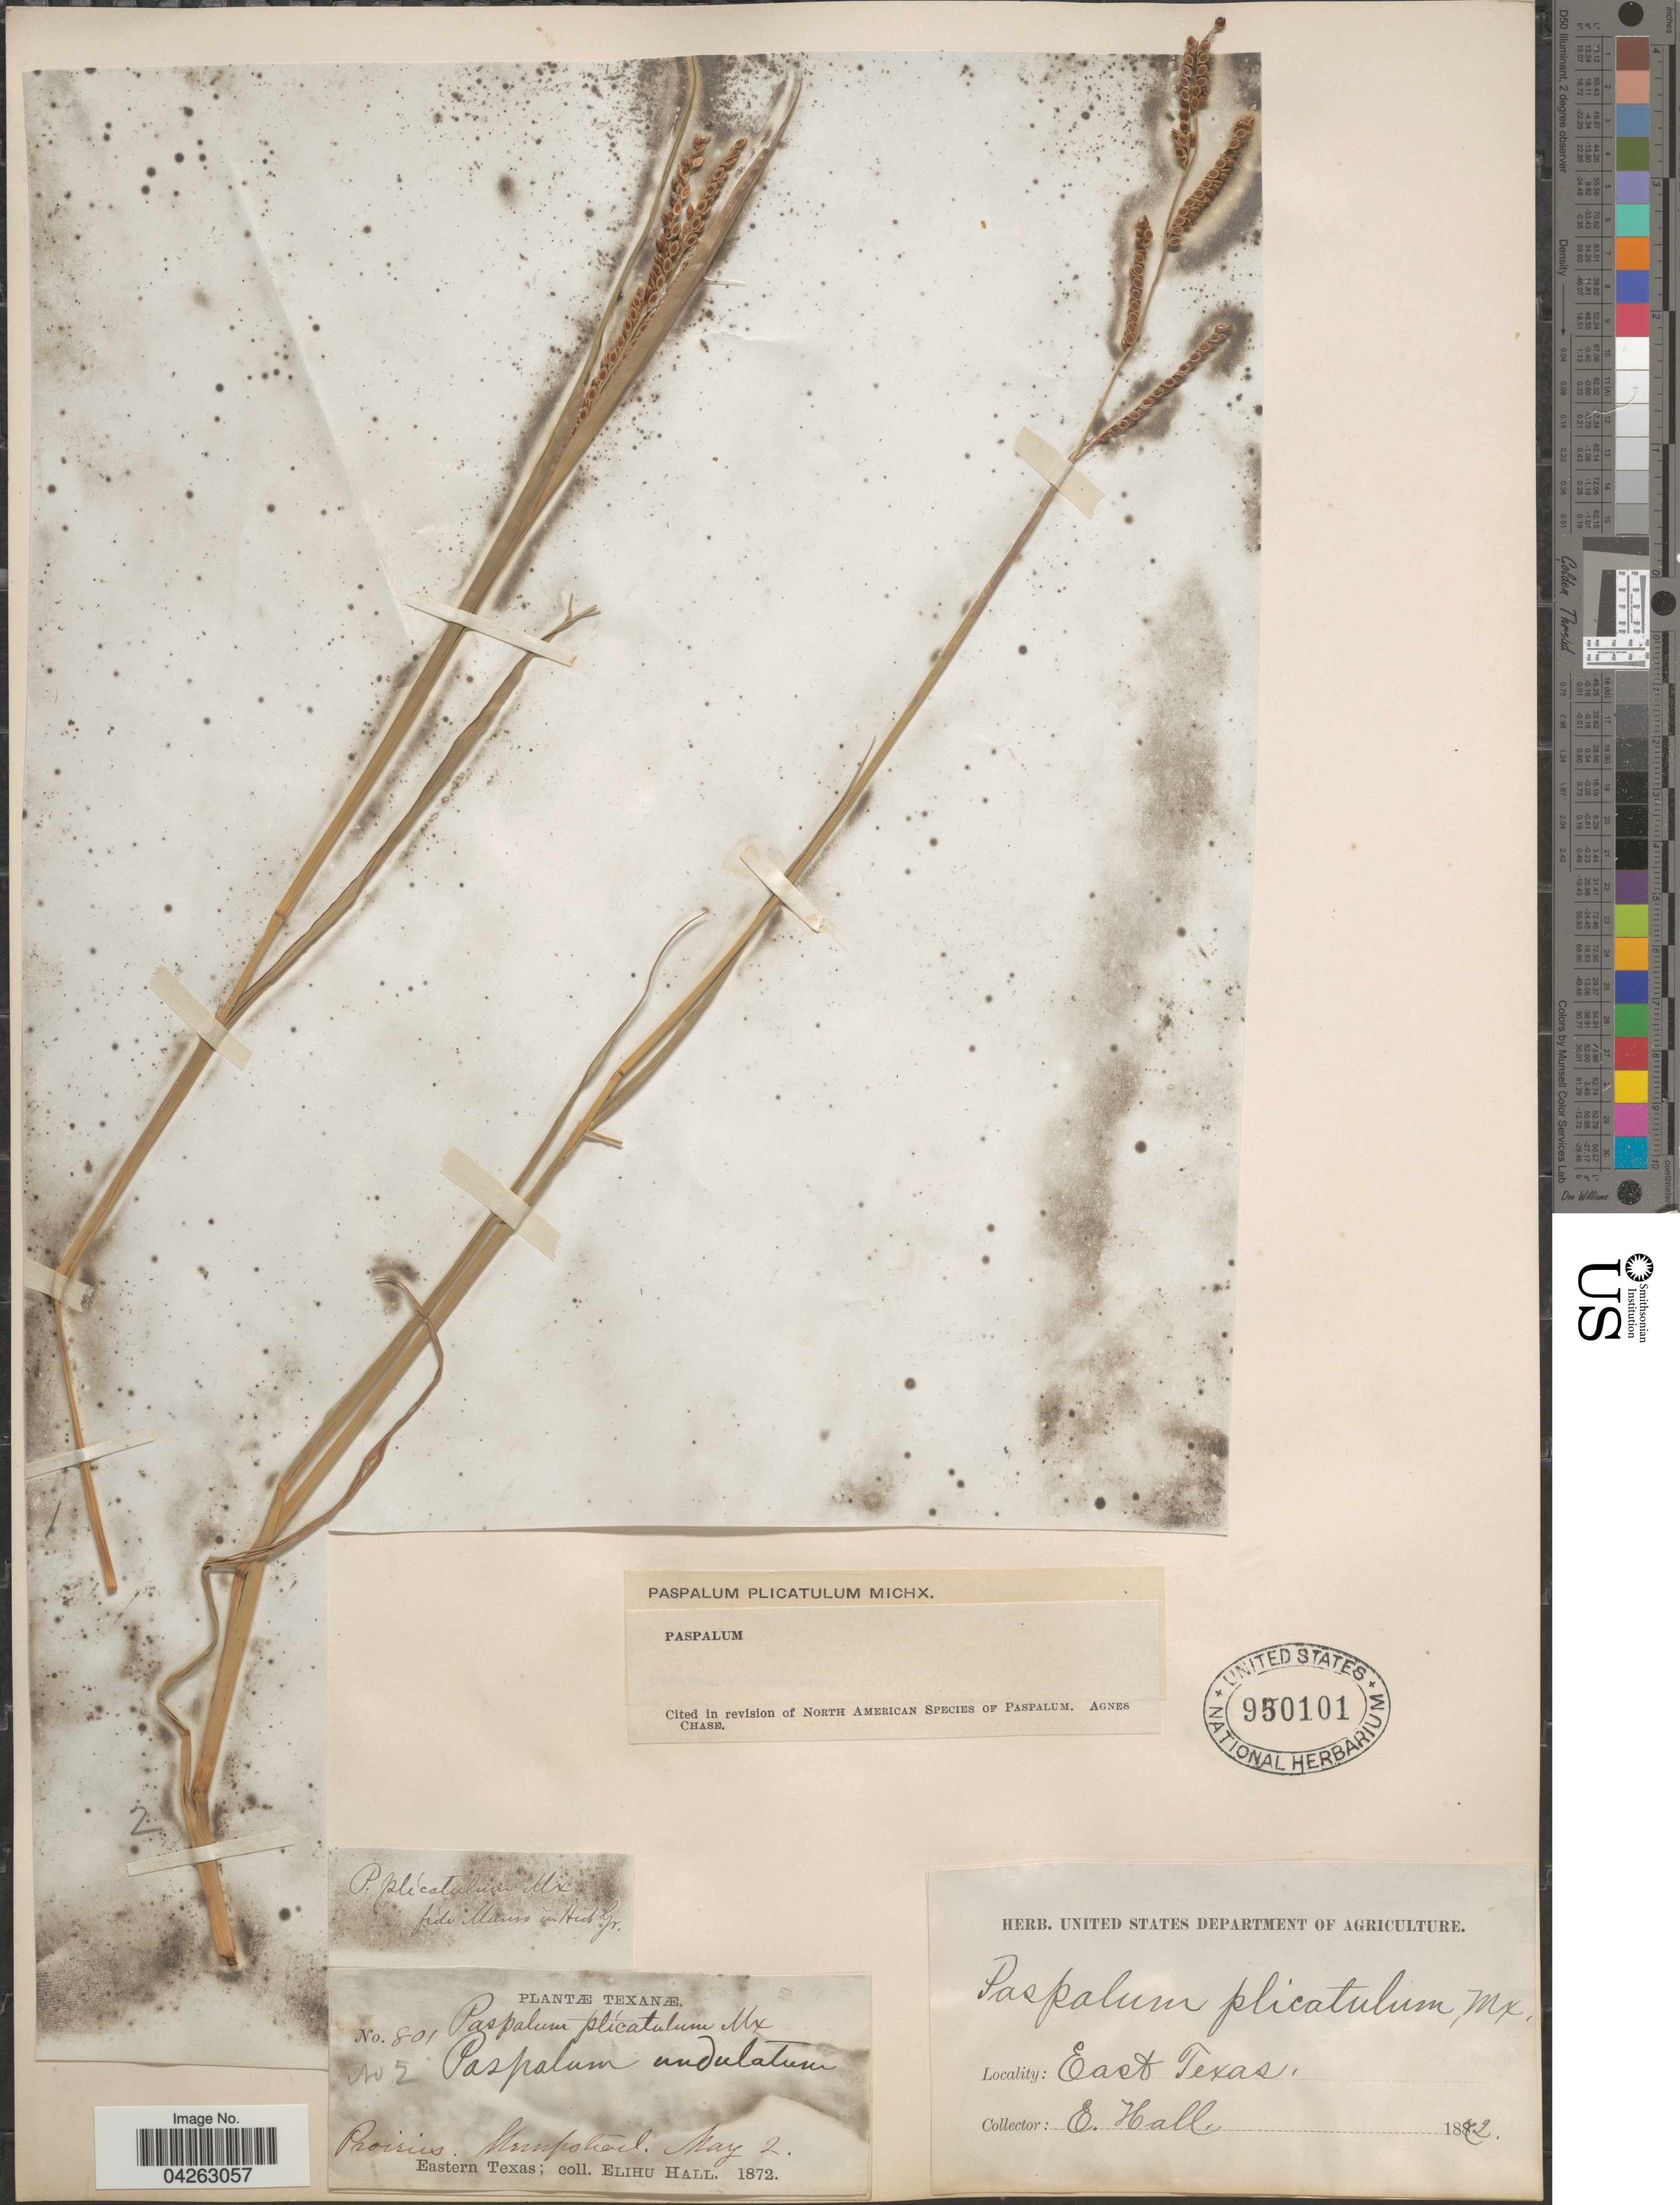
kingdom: Plantae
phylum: Tracheophyta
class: Liliopsida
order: Poales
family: Poaceae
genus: Paspalum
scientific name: Paspalum plicatulum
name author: Michx.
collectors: E. Hall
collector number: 801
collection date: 1872-05-02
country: United States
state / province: Texas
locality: Hampstead. Eastern Texas.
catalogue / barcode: US 950101